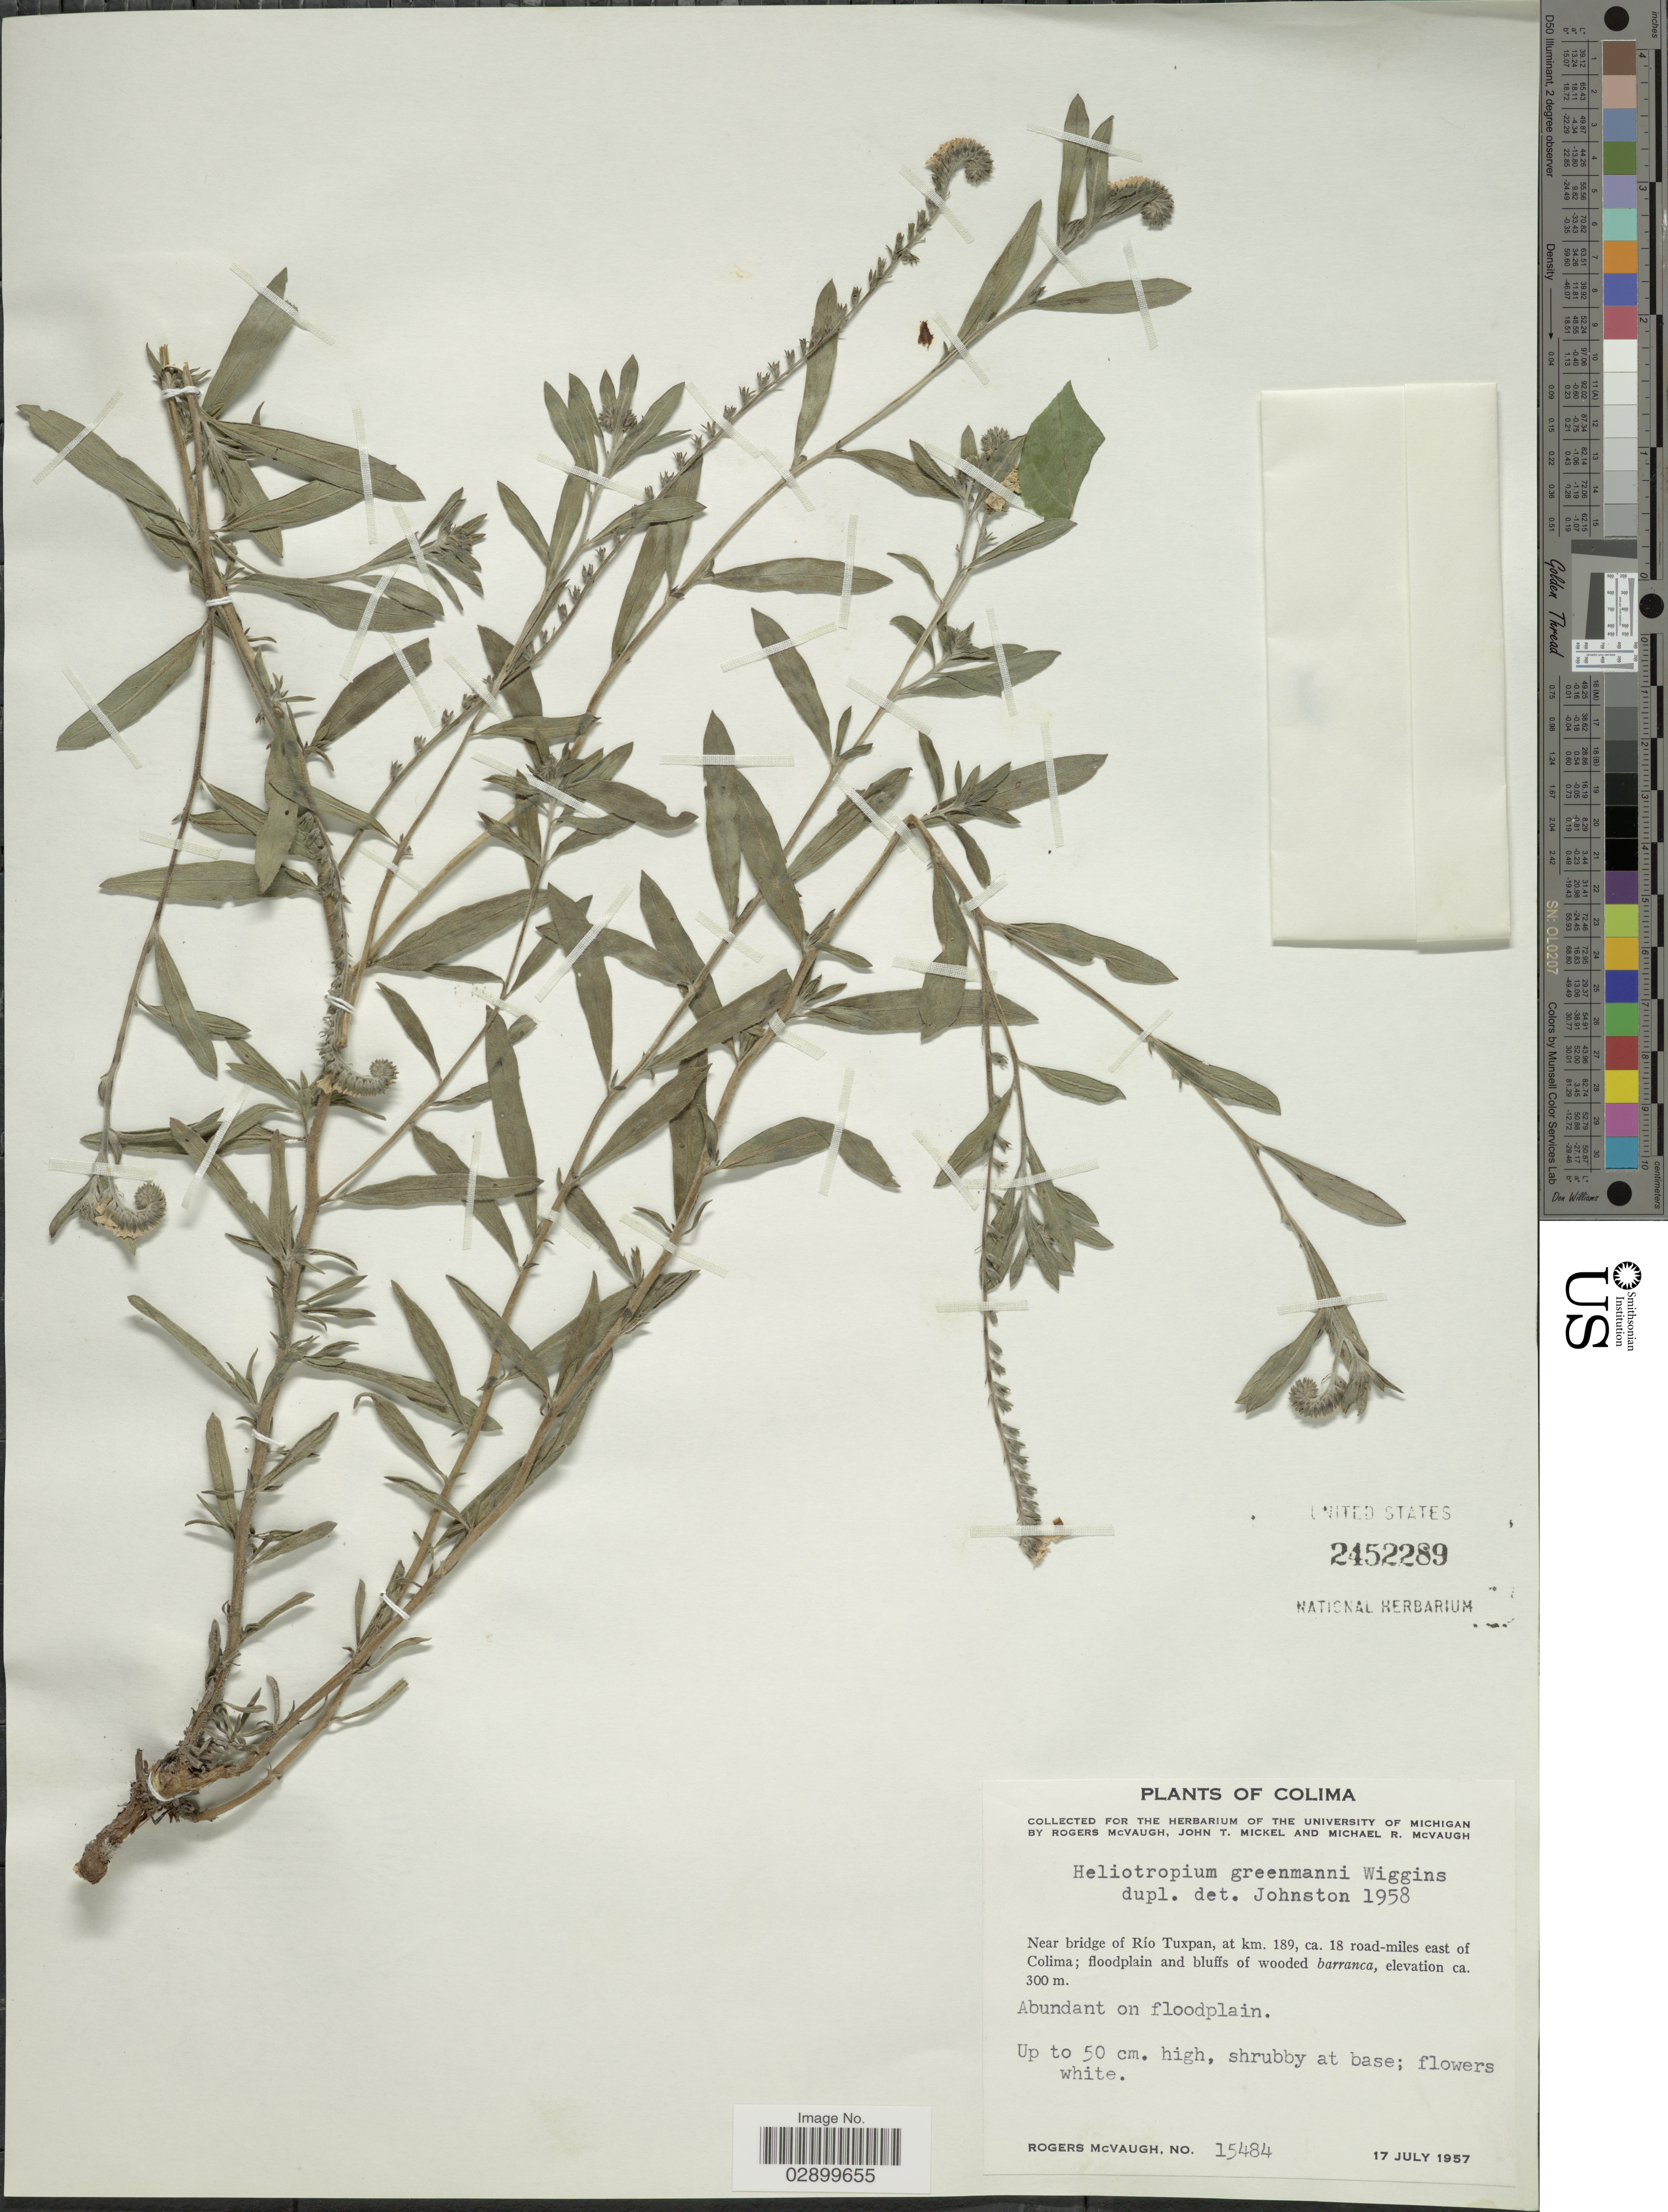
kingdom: Plantae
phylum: Tracheophyta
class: Magnoliopsida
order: Boraginales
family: Heliotropiaceae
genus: Heliotropium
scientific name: Heliotropium greenmanii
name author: Wiggins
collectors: R. McVaugh, J. T. Mickel & M. R. McVaugh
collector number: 15484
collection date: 1957-07-17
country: Mexico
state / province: Colima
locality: Near bridge of Río Tuxpan, at km. 189, ca. 18 road-miles east of Colima.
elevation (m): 300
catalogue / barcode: US 2452289